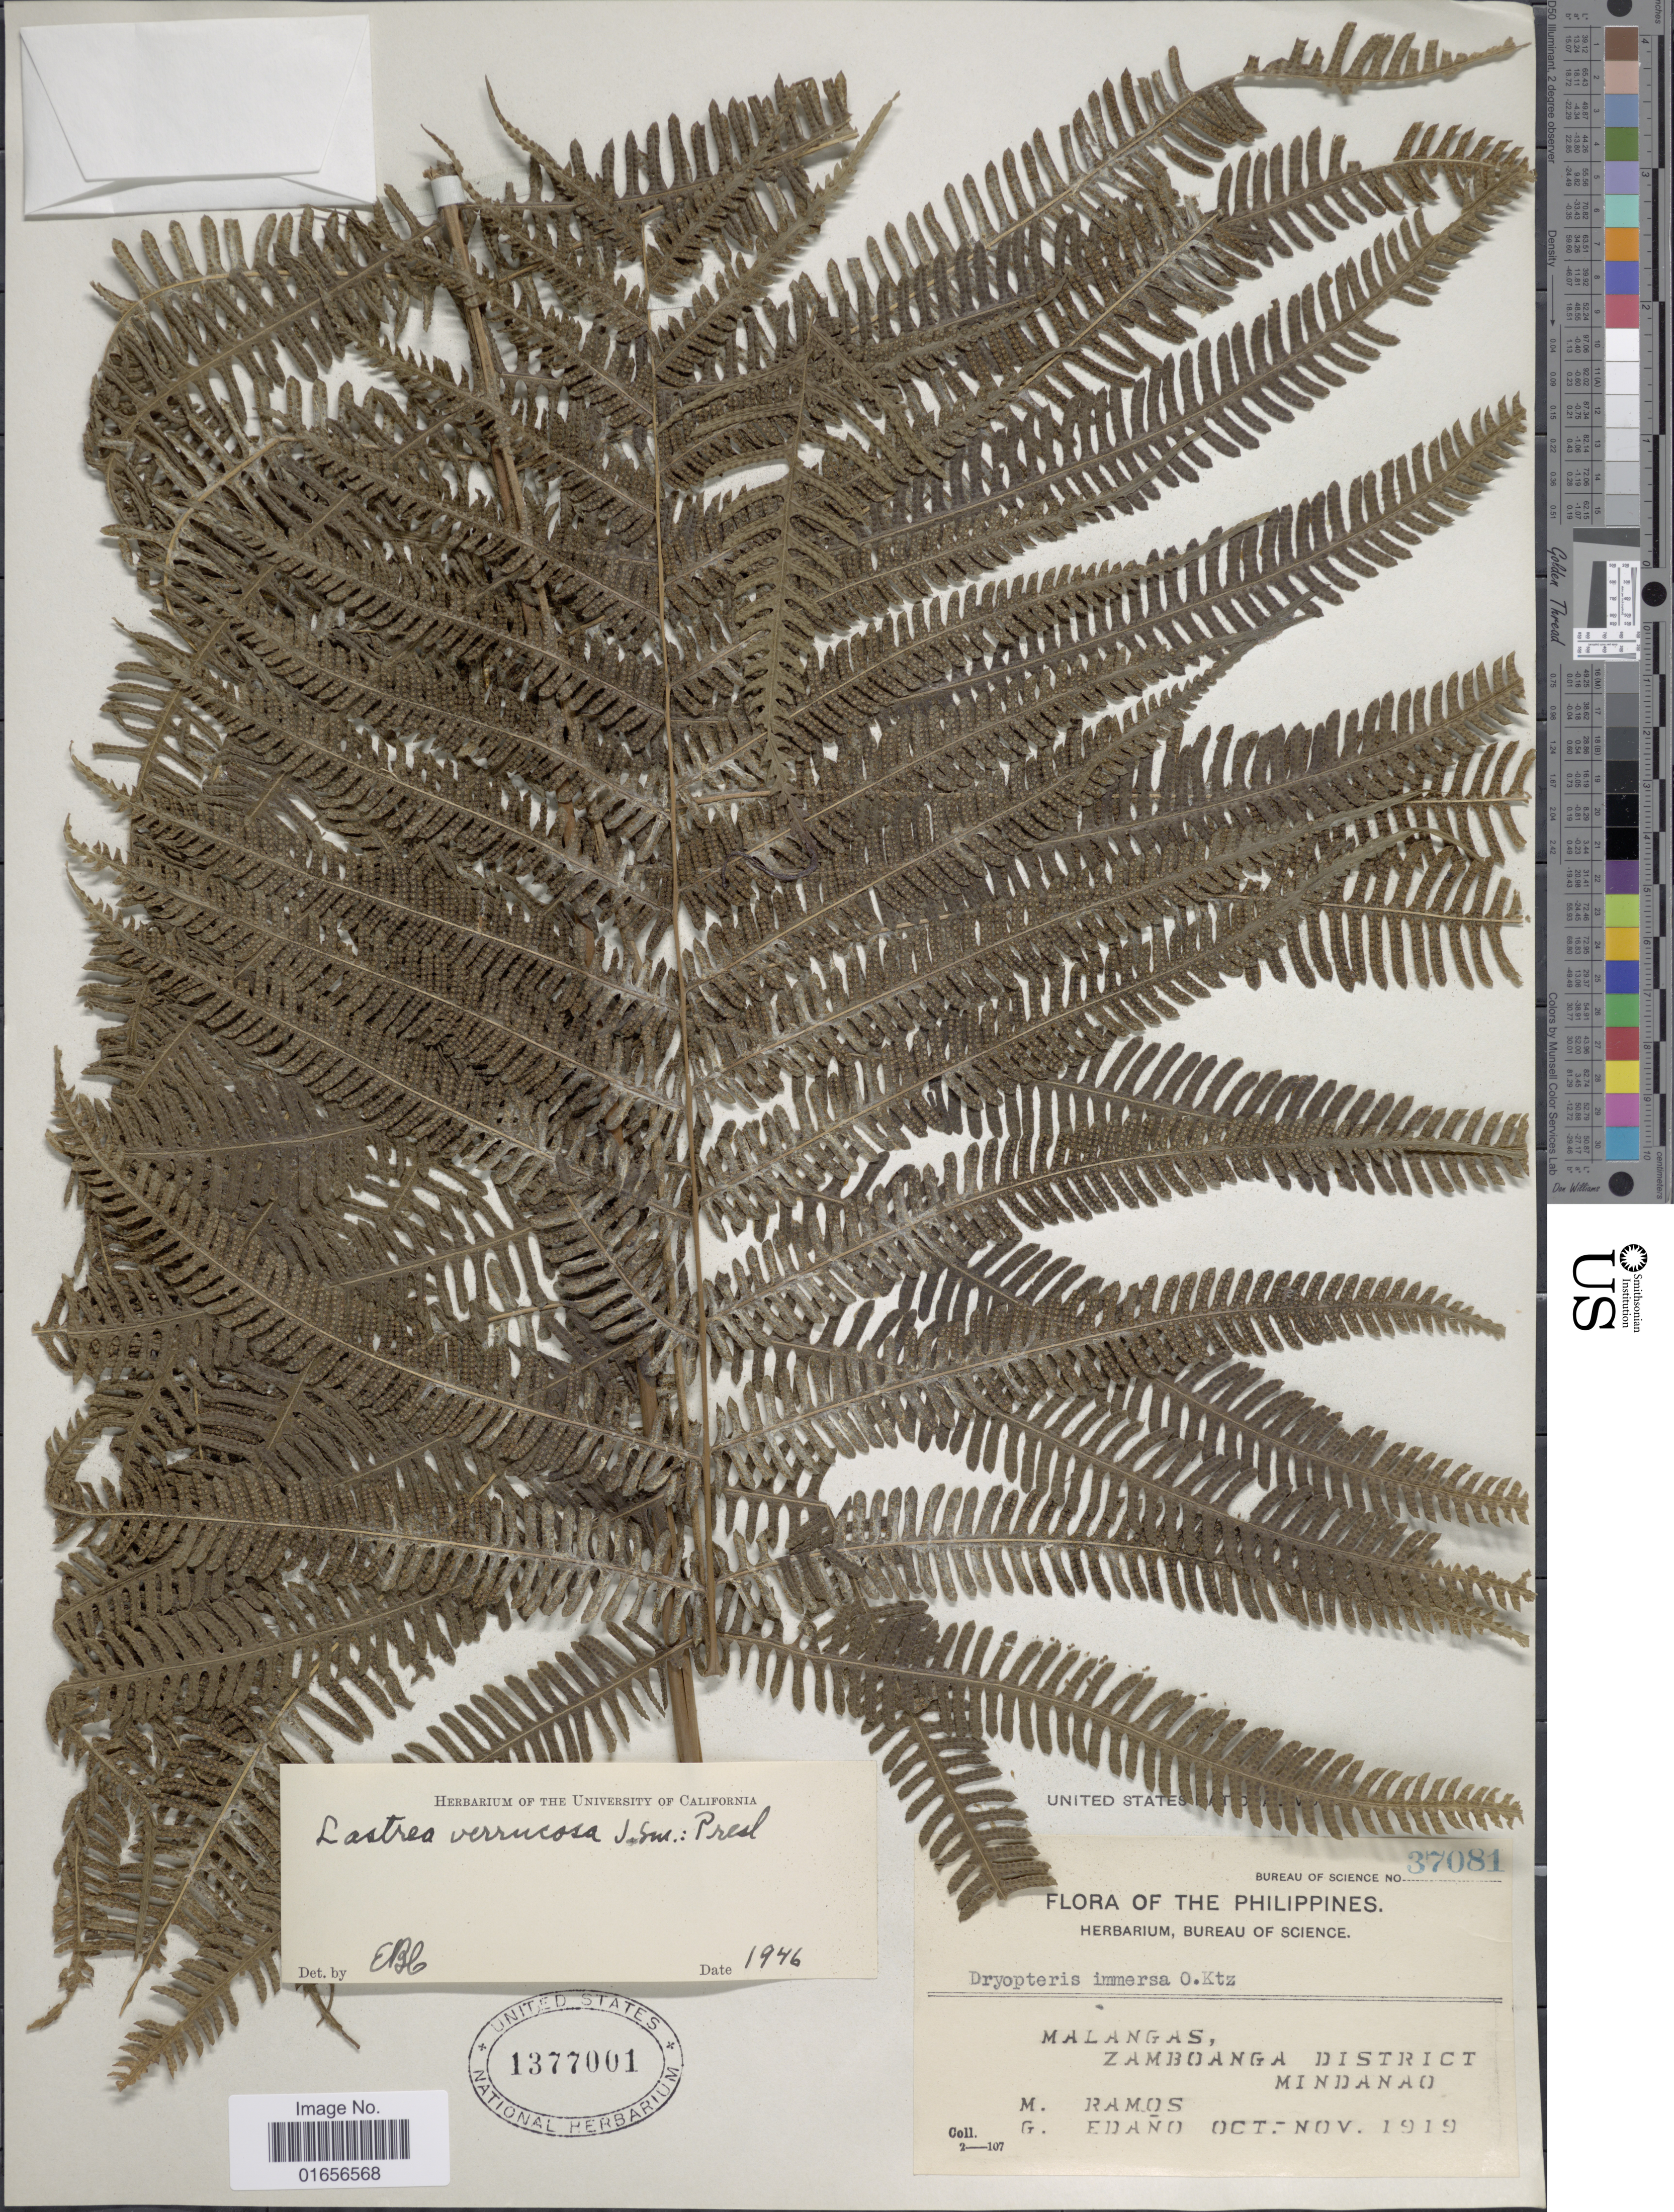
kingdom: Plantae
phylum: Tracheophyta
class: Polypodiopsida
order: Polypodiales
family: Thelypteridaceae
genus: Amphineuron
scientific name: Amphineuron immersum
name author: (Blume) Holttum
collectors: M. Ramos & G. Edaño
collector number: Bureau of Science 37081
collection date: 1919-10/1919-11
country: Philippines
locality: The Philippines, Malangas, Zamboanga District, Mindanao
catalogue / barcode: US 1377001